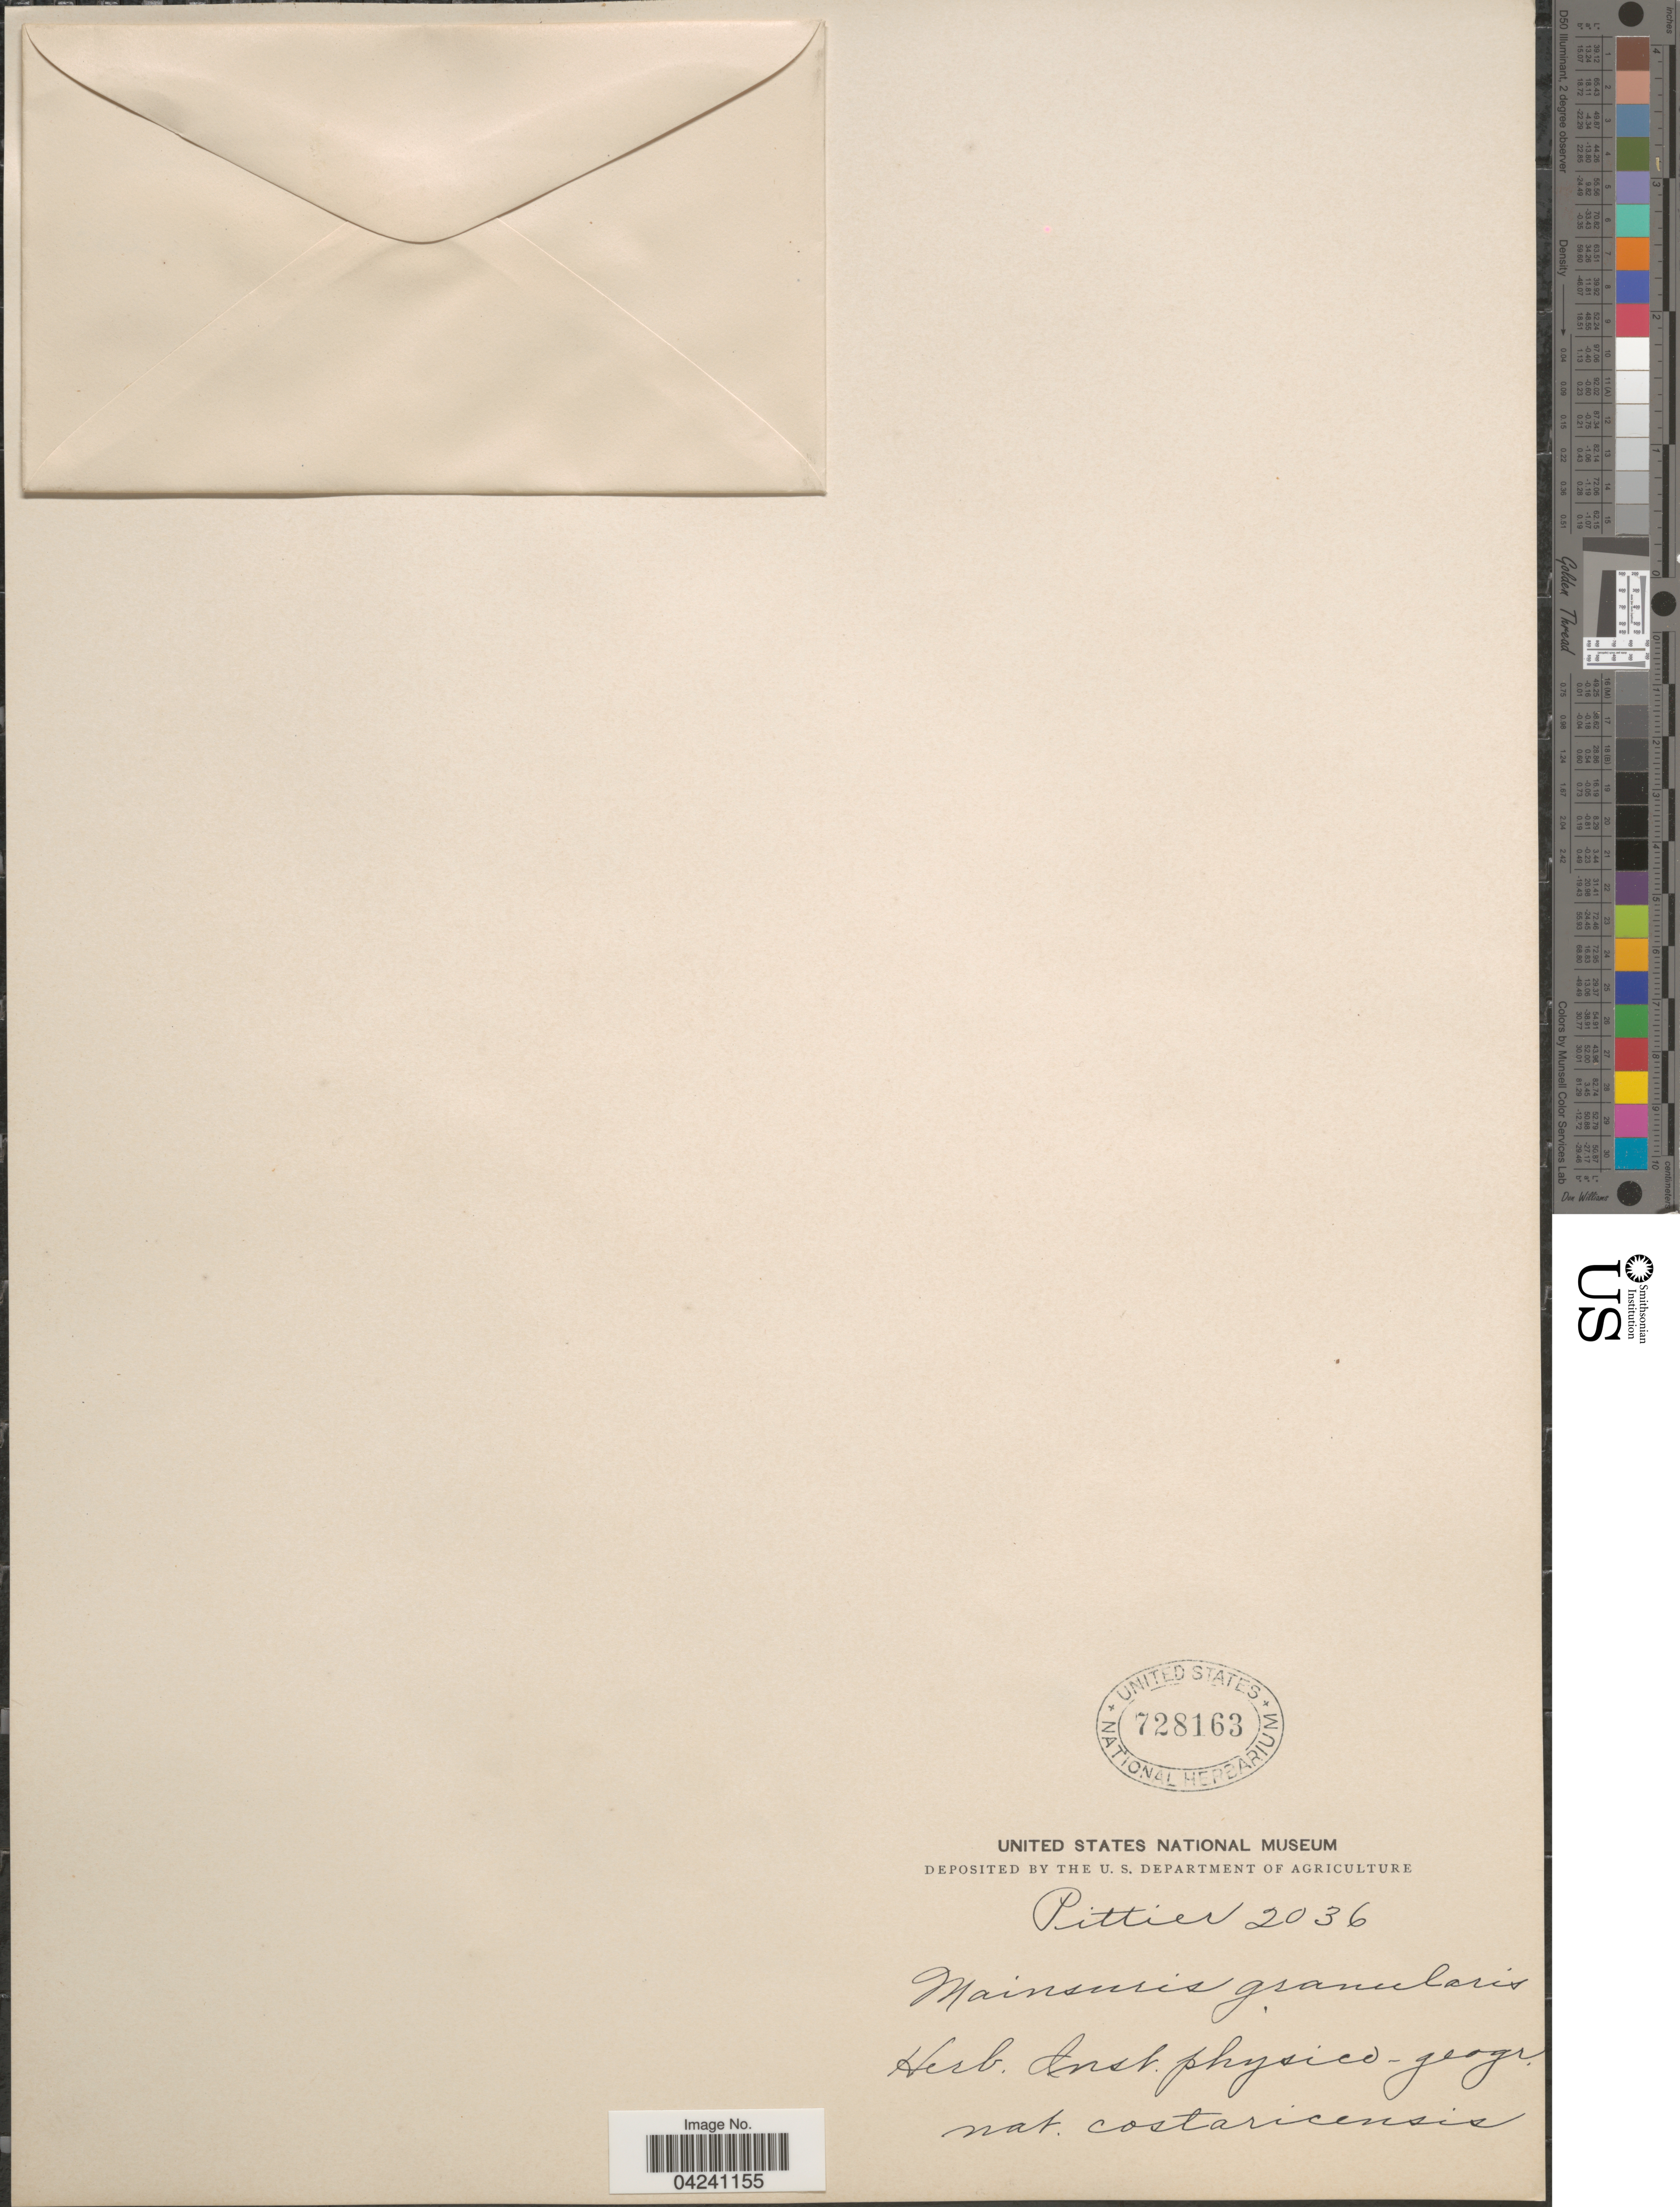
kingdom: Plantae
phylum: Tracheophyta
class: Liliopsida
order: Poales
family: Poaceae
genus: Hackelochloa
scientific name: Hackelochloa granularis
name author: (L.) Kuntze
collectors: Pittier, --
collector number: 2036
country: Costa Rica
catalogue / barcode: US 728163